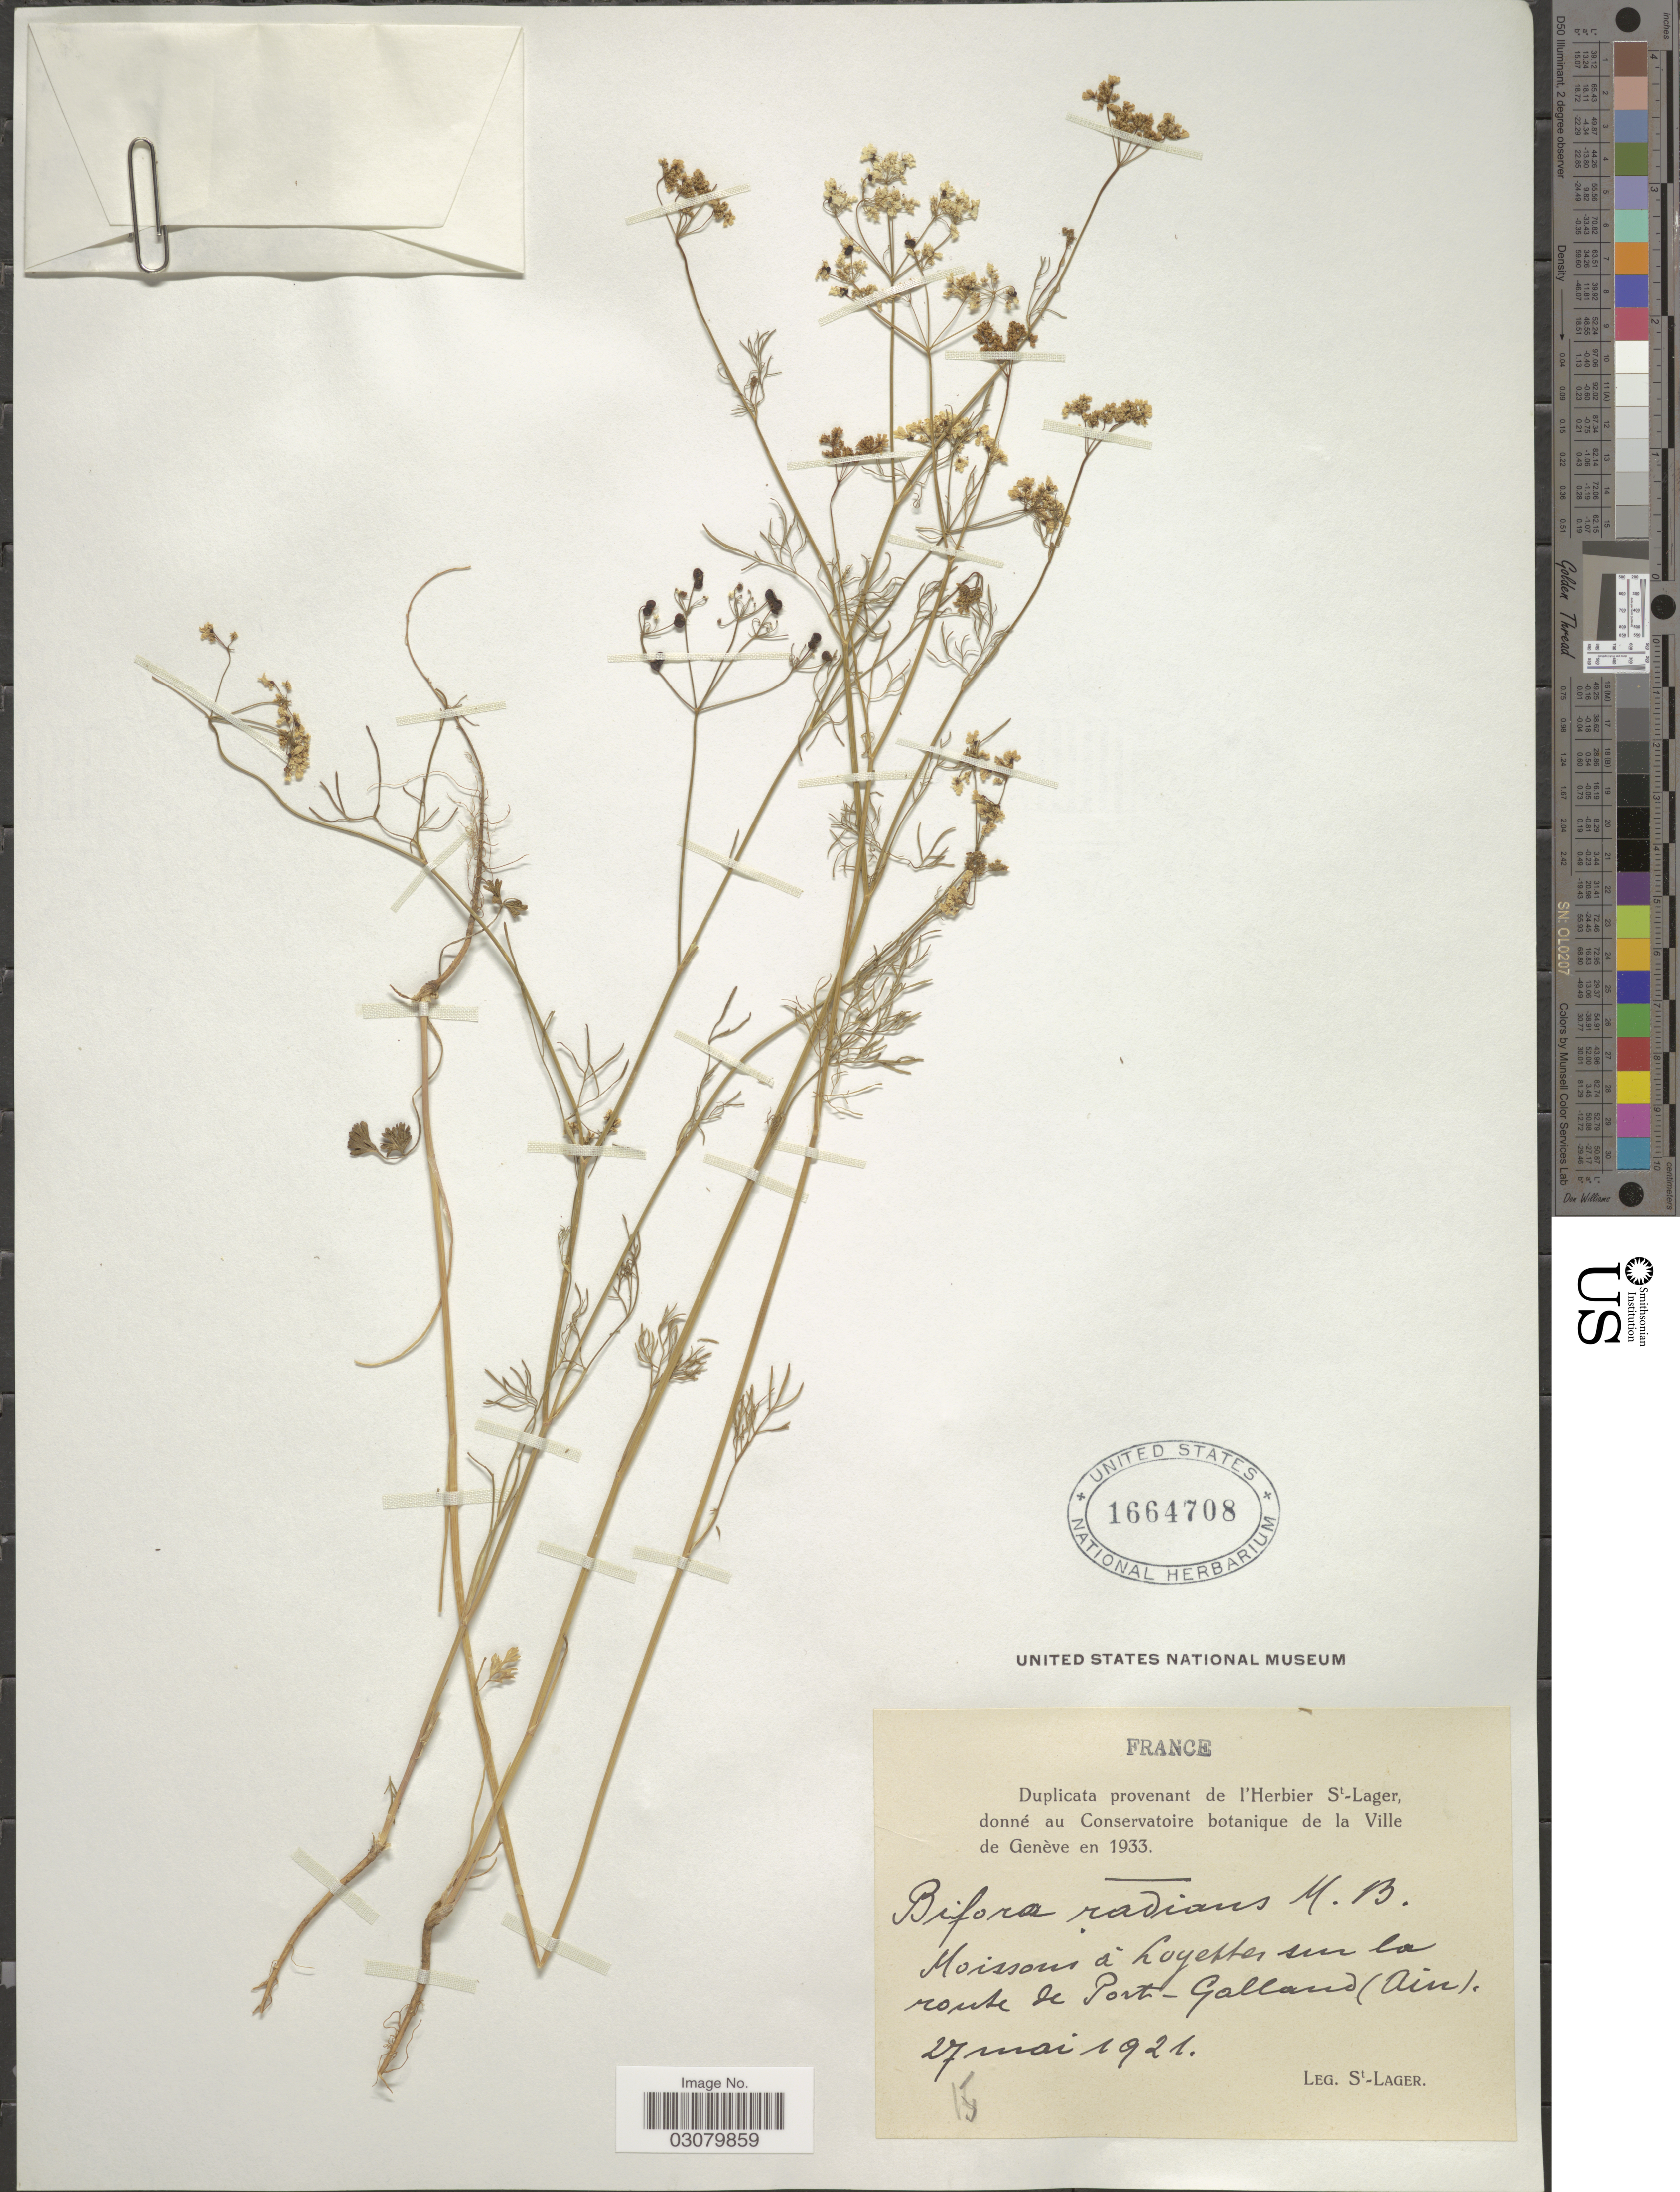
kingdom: Plantae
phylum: Tracheophyta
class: Magnoliopsida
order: Apiales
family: Apiaceae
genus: Bifora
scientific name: Bifora radians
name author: M. Bieb.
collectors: -. St. Lager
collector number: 15*?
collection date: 1921-05-27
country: France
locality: Moissons á Loyettes sur la route de Port-Galland (Ain).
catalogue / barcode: US 1664708